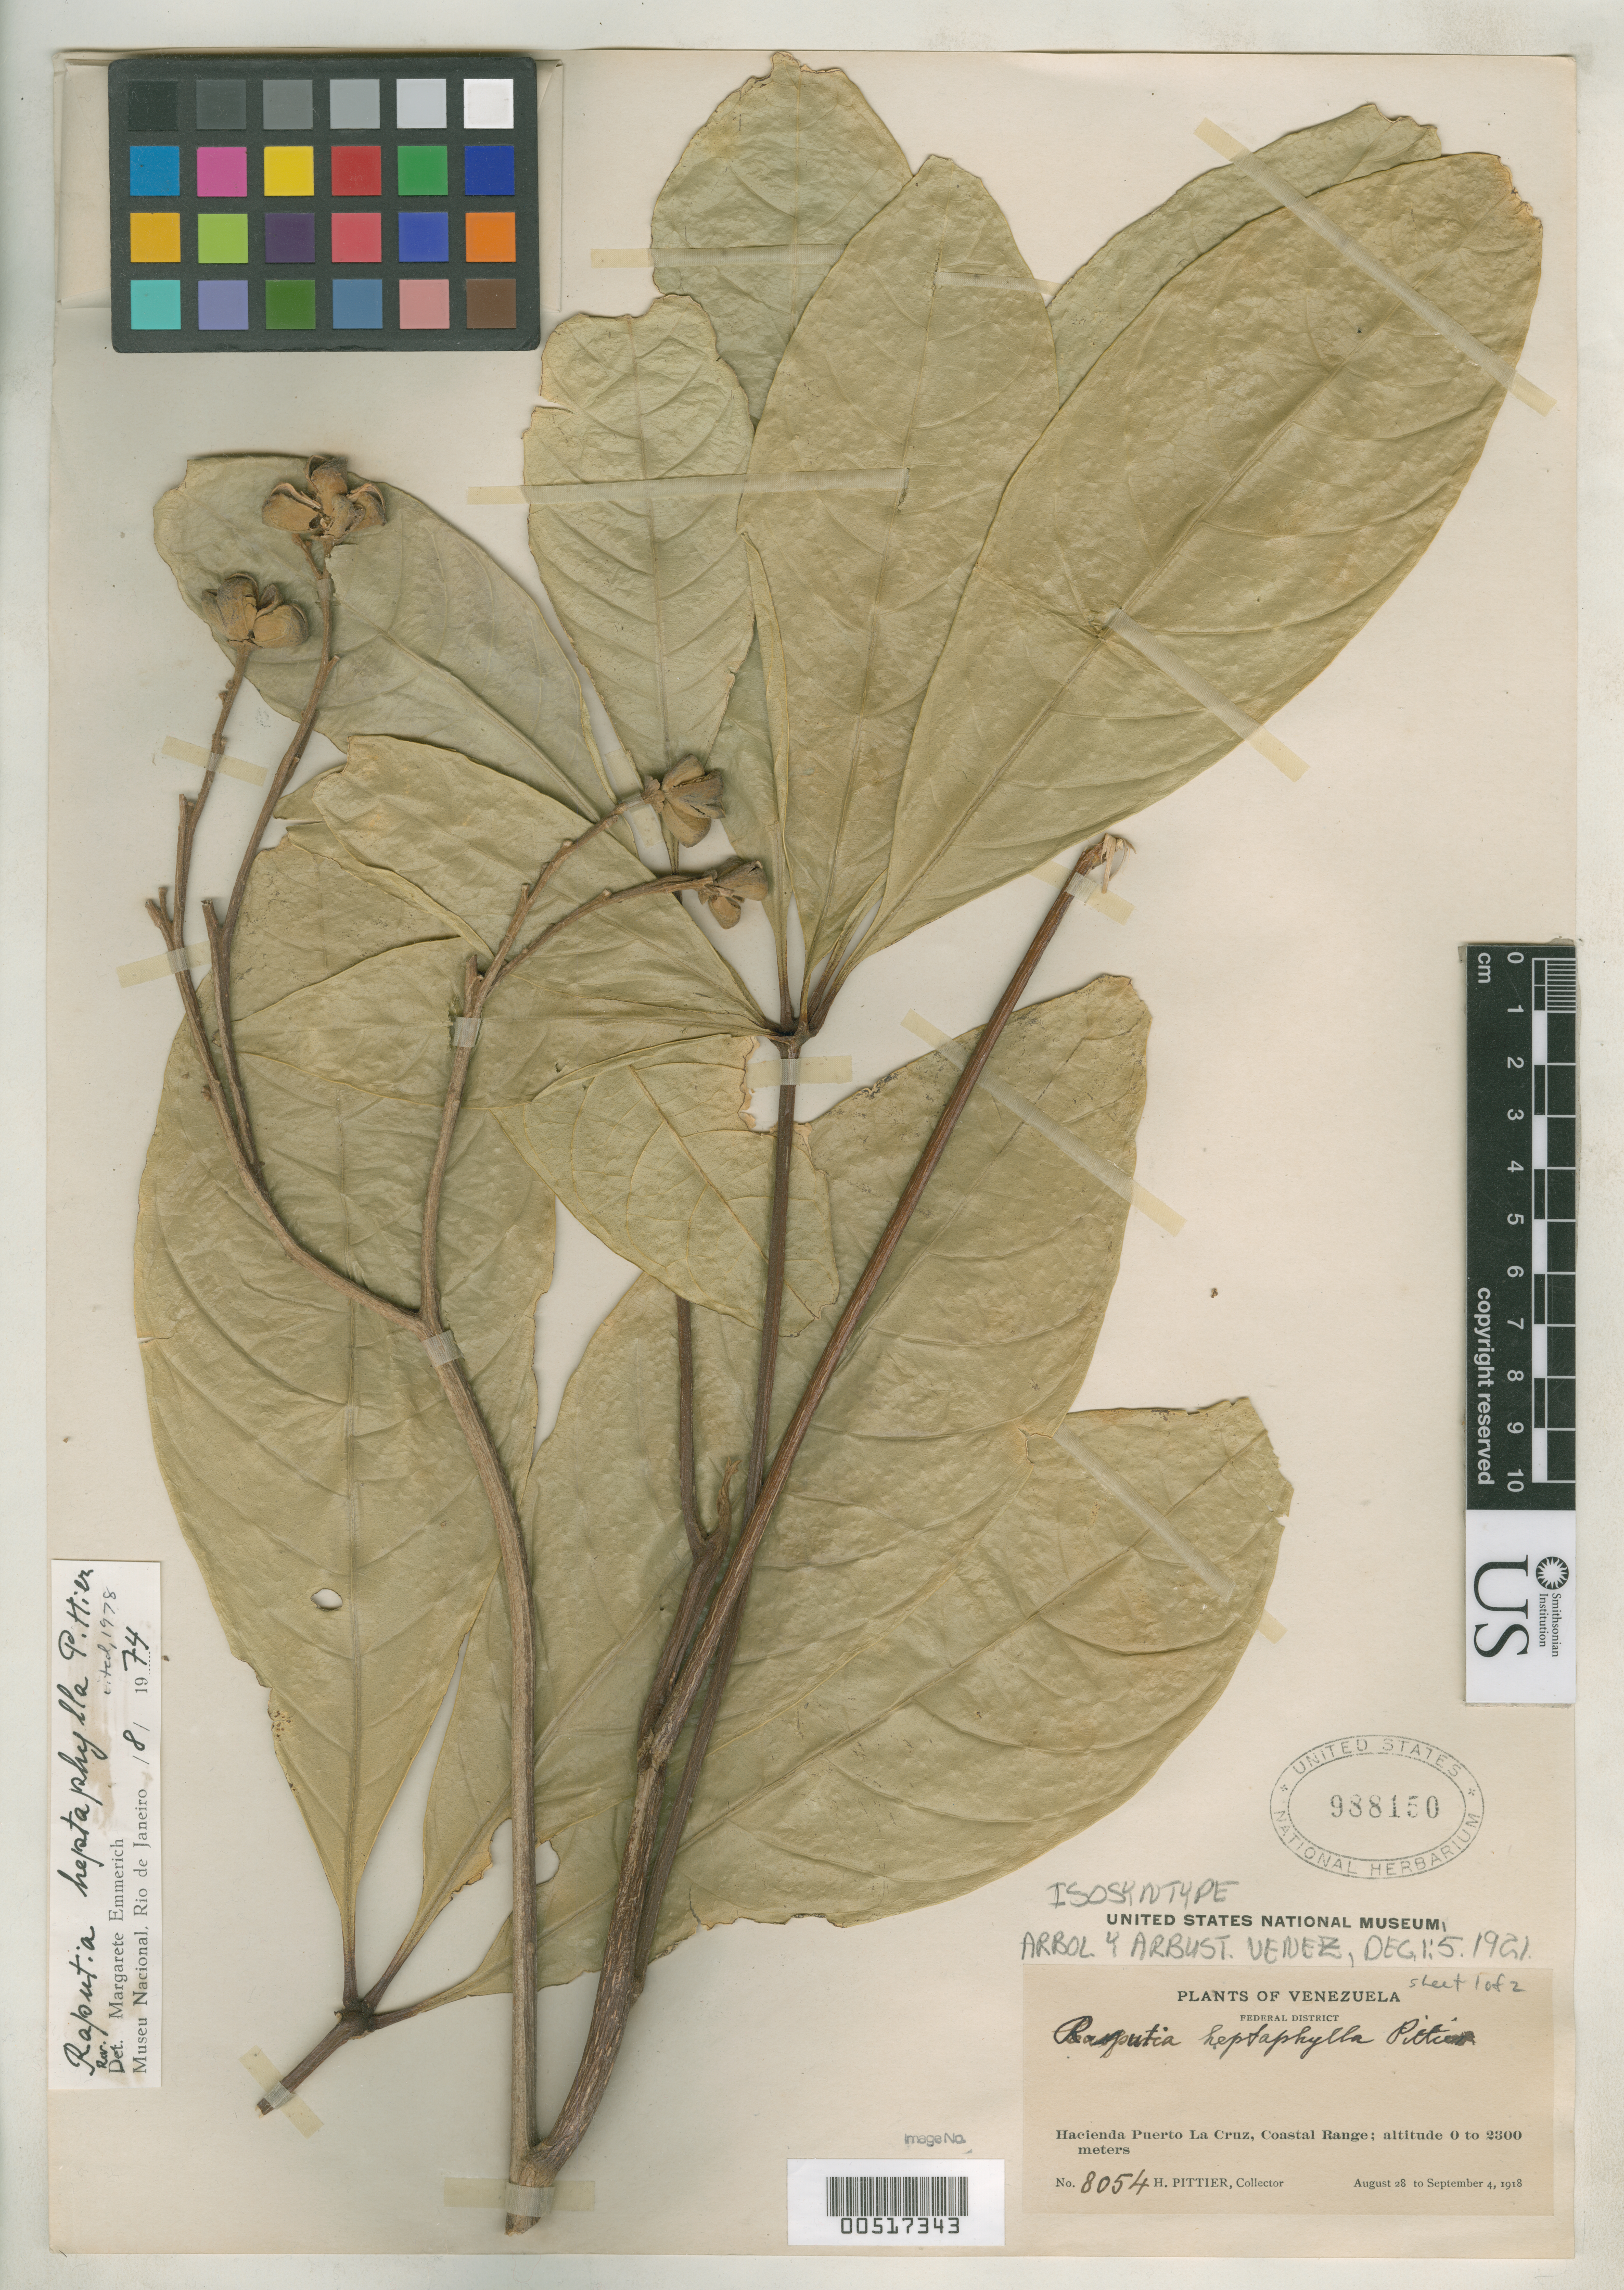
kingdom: Plantae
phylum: Tracheophyta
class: Magnoliopsida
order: Sapindales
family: Rutaceae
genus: Raputia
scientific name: Raputia heptaphylla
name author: Pittier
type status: Isosyntype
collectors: H. F. Pittier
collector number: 8054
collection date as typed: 28 Aug 1918 to 04 Sep 1918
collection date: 1918-08-28/1918-09-04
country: Venezuela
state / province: Distrito Federal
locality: Hacienda Puerto La Cruz, coastal range.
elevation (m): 0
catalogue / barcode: US 988150